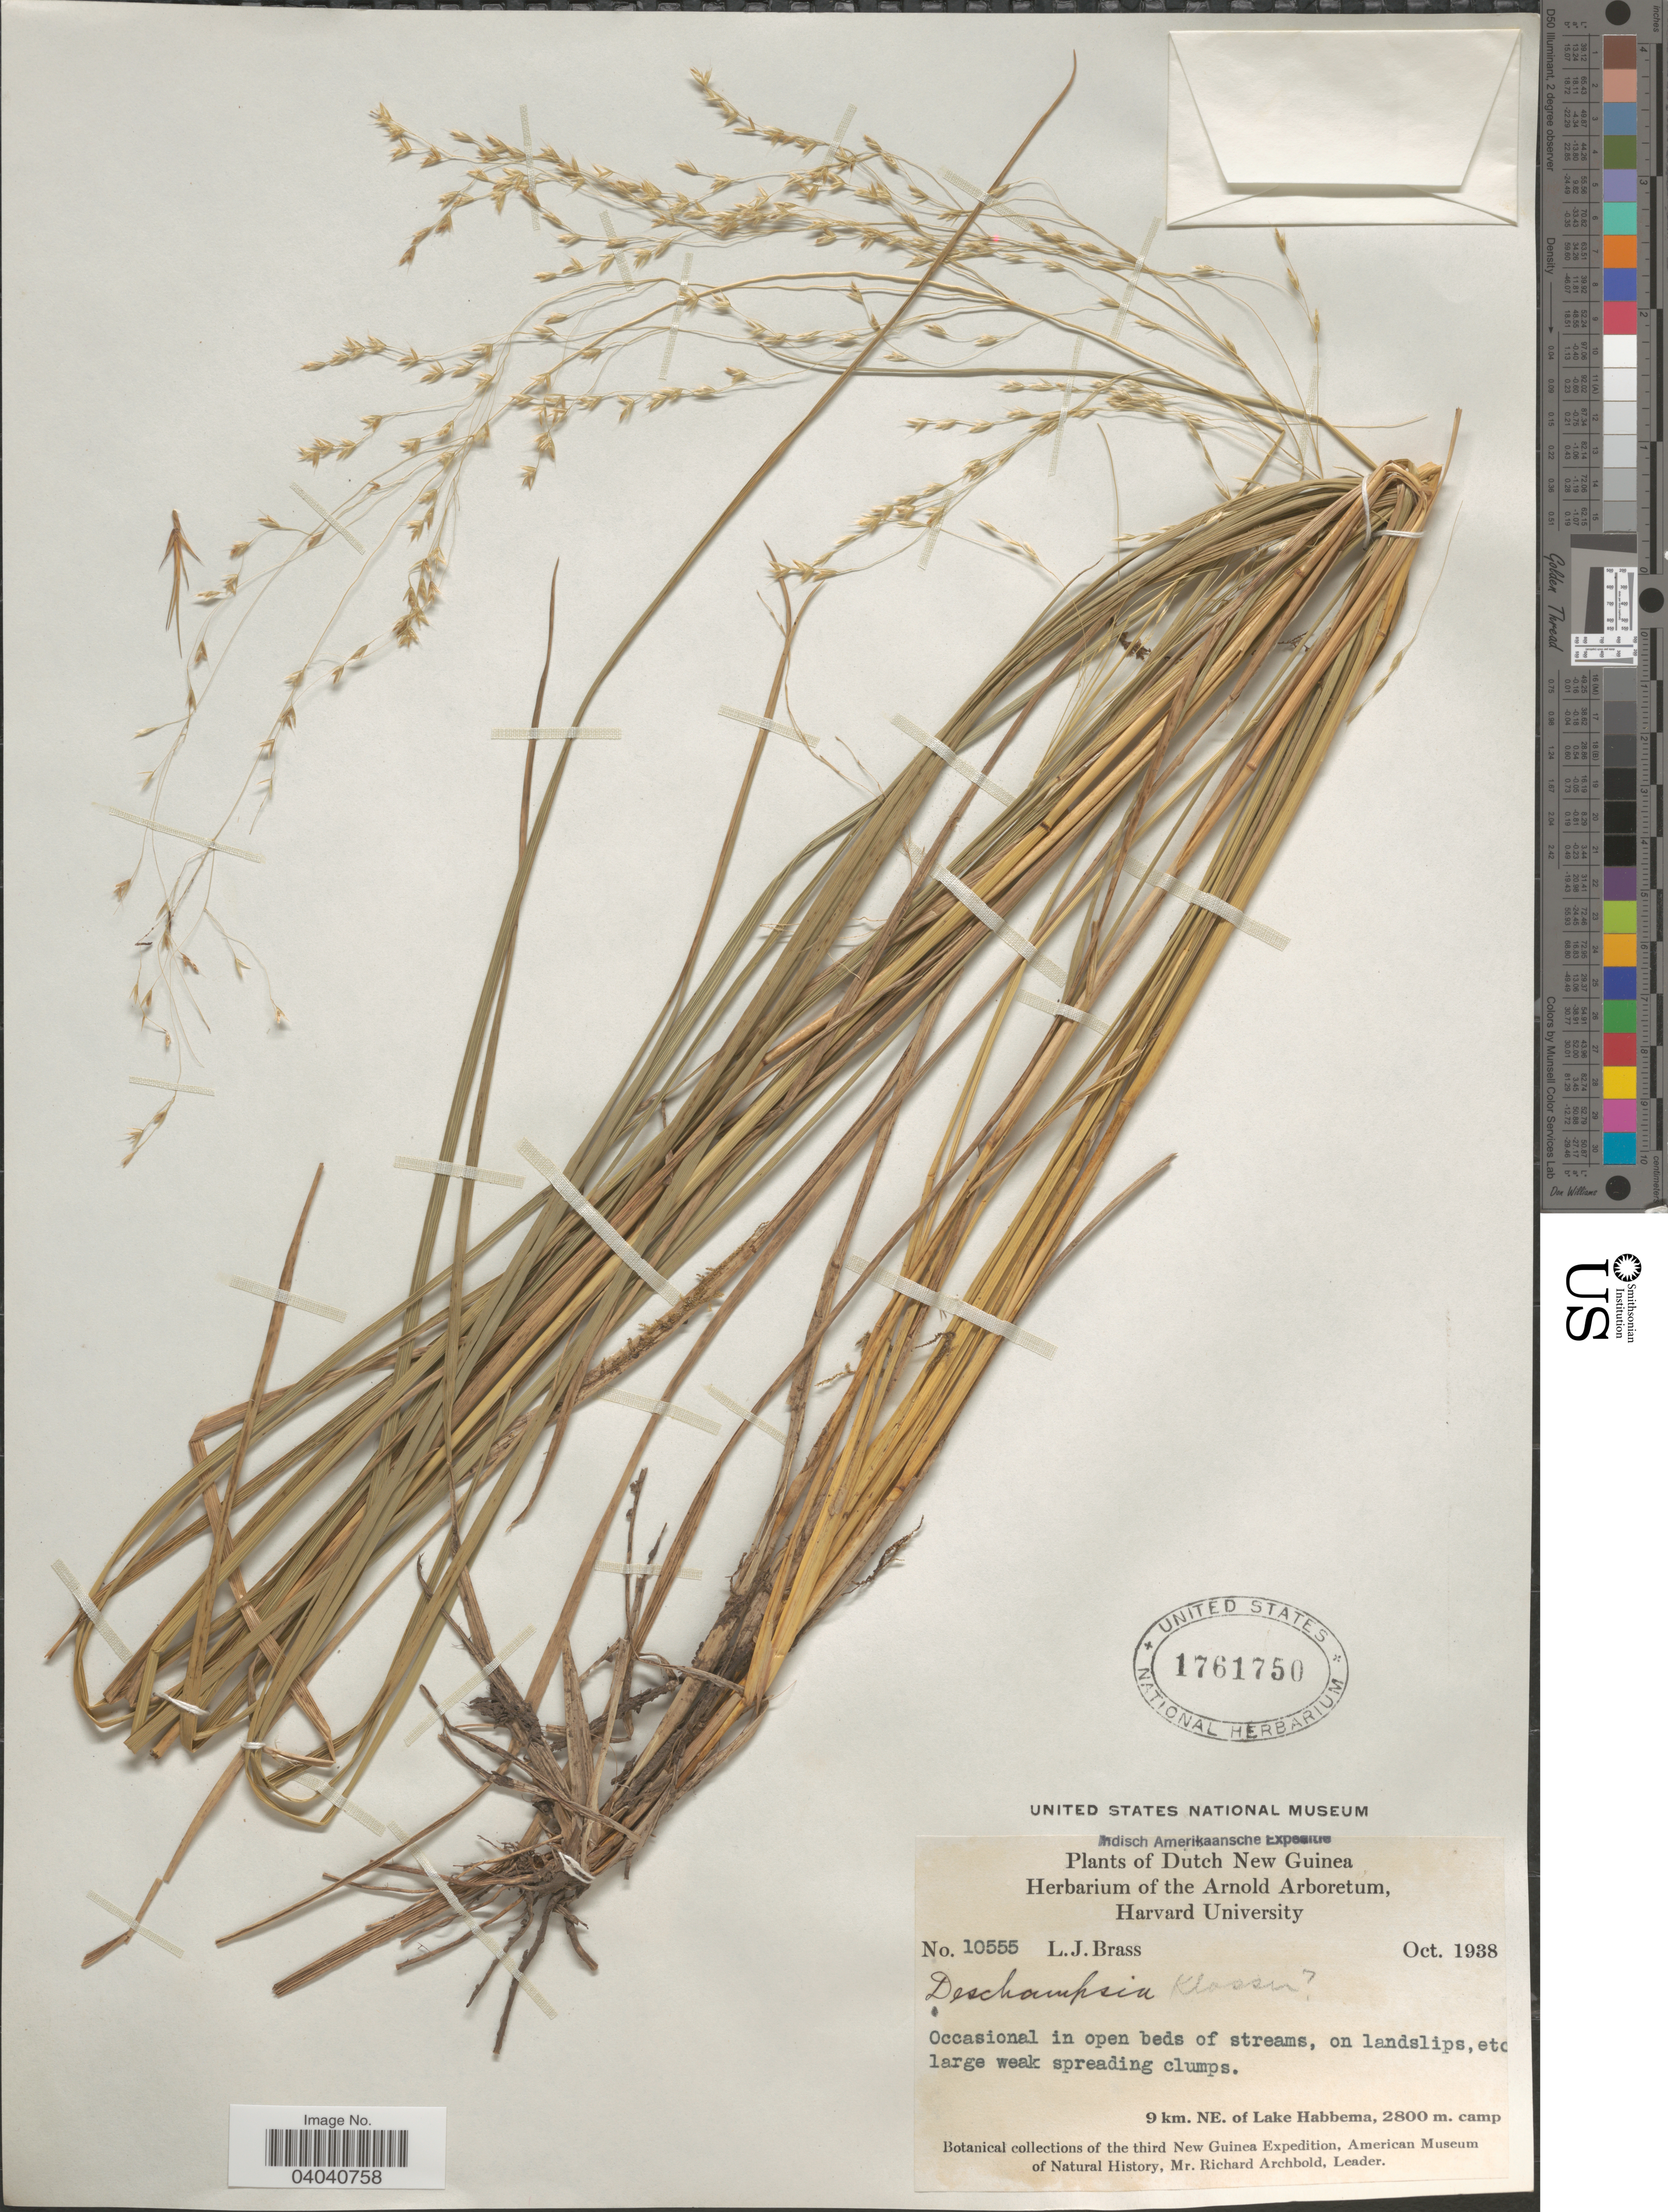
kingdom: Plantae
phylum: Tracheophyta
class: Liliopsida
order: Poales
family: Poaceae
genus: Deschampsia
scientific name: Deschampsia klossii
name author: Ridl.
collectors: L. J. Brass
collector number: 10555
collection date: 1938-10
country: Indonesia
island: New Guinea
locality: Dutch New Guinea. In open beds of streams, on landslips, etc large weak spreading clumps. 9 km. NE. of Lake Habbema, camp.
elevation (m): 2800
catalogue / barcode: US 1761750